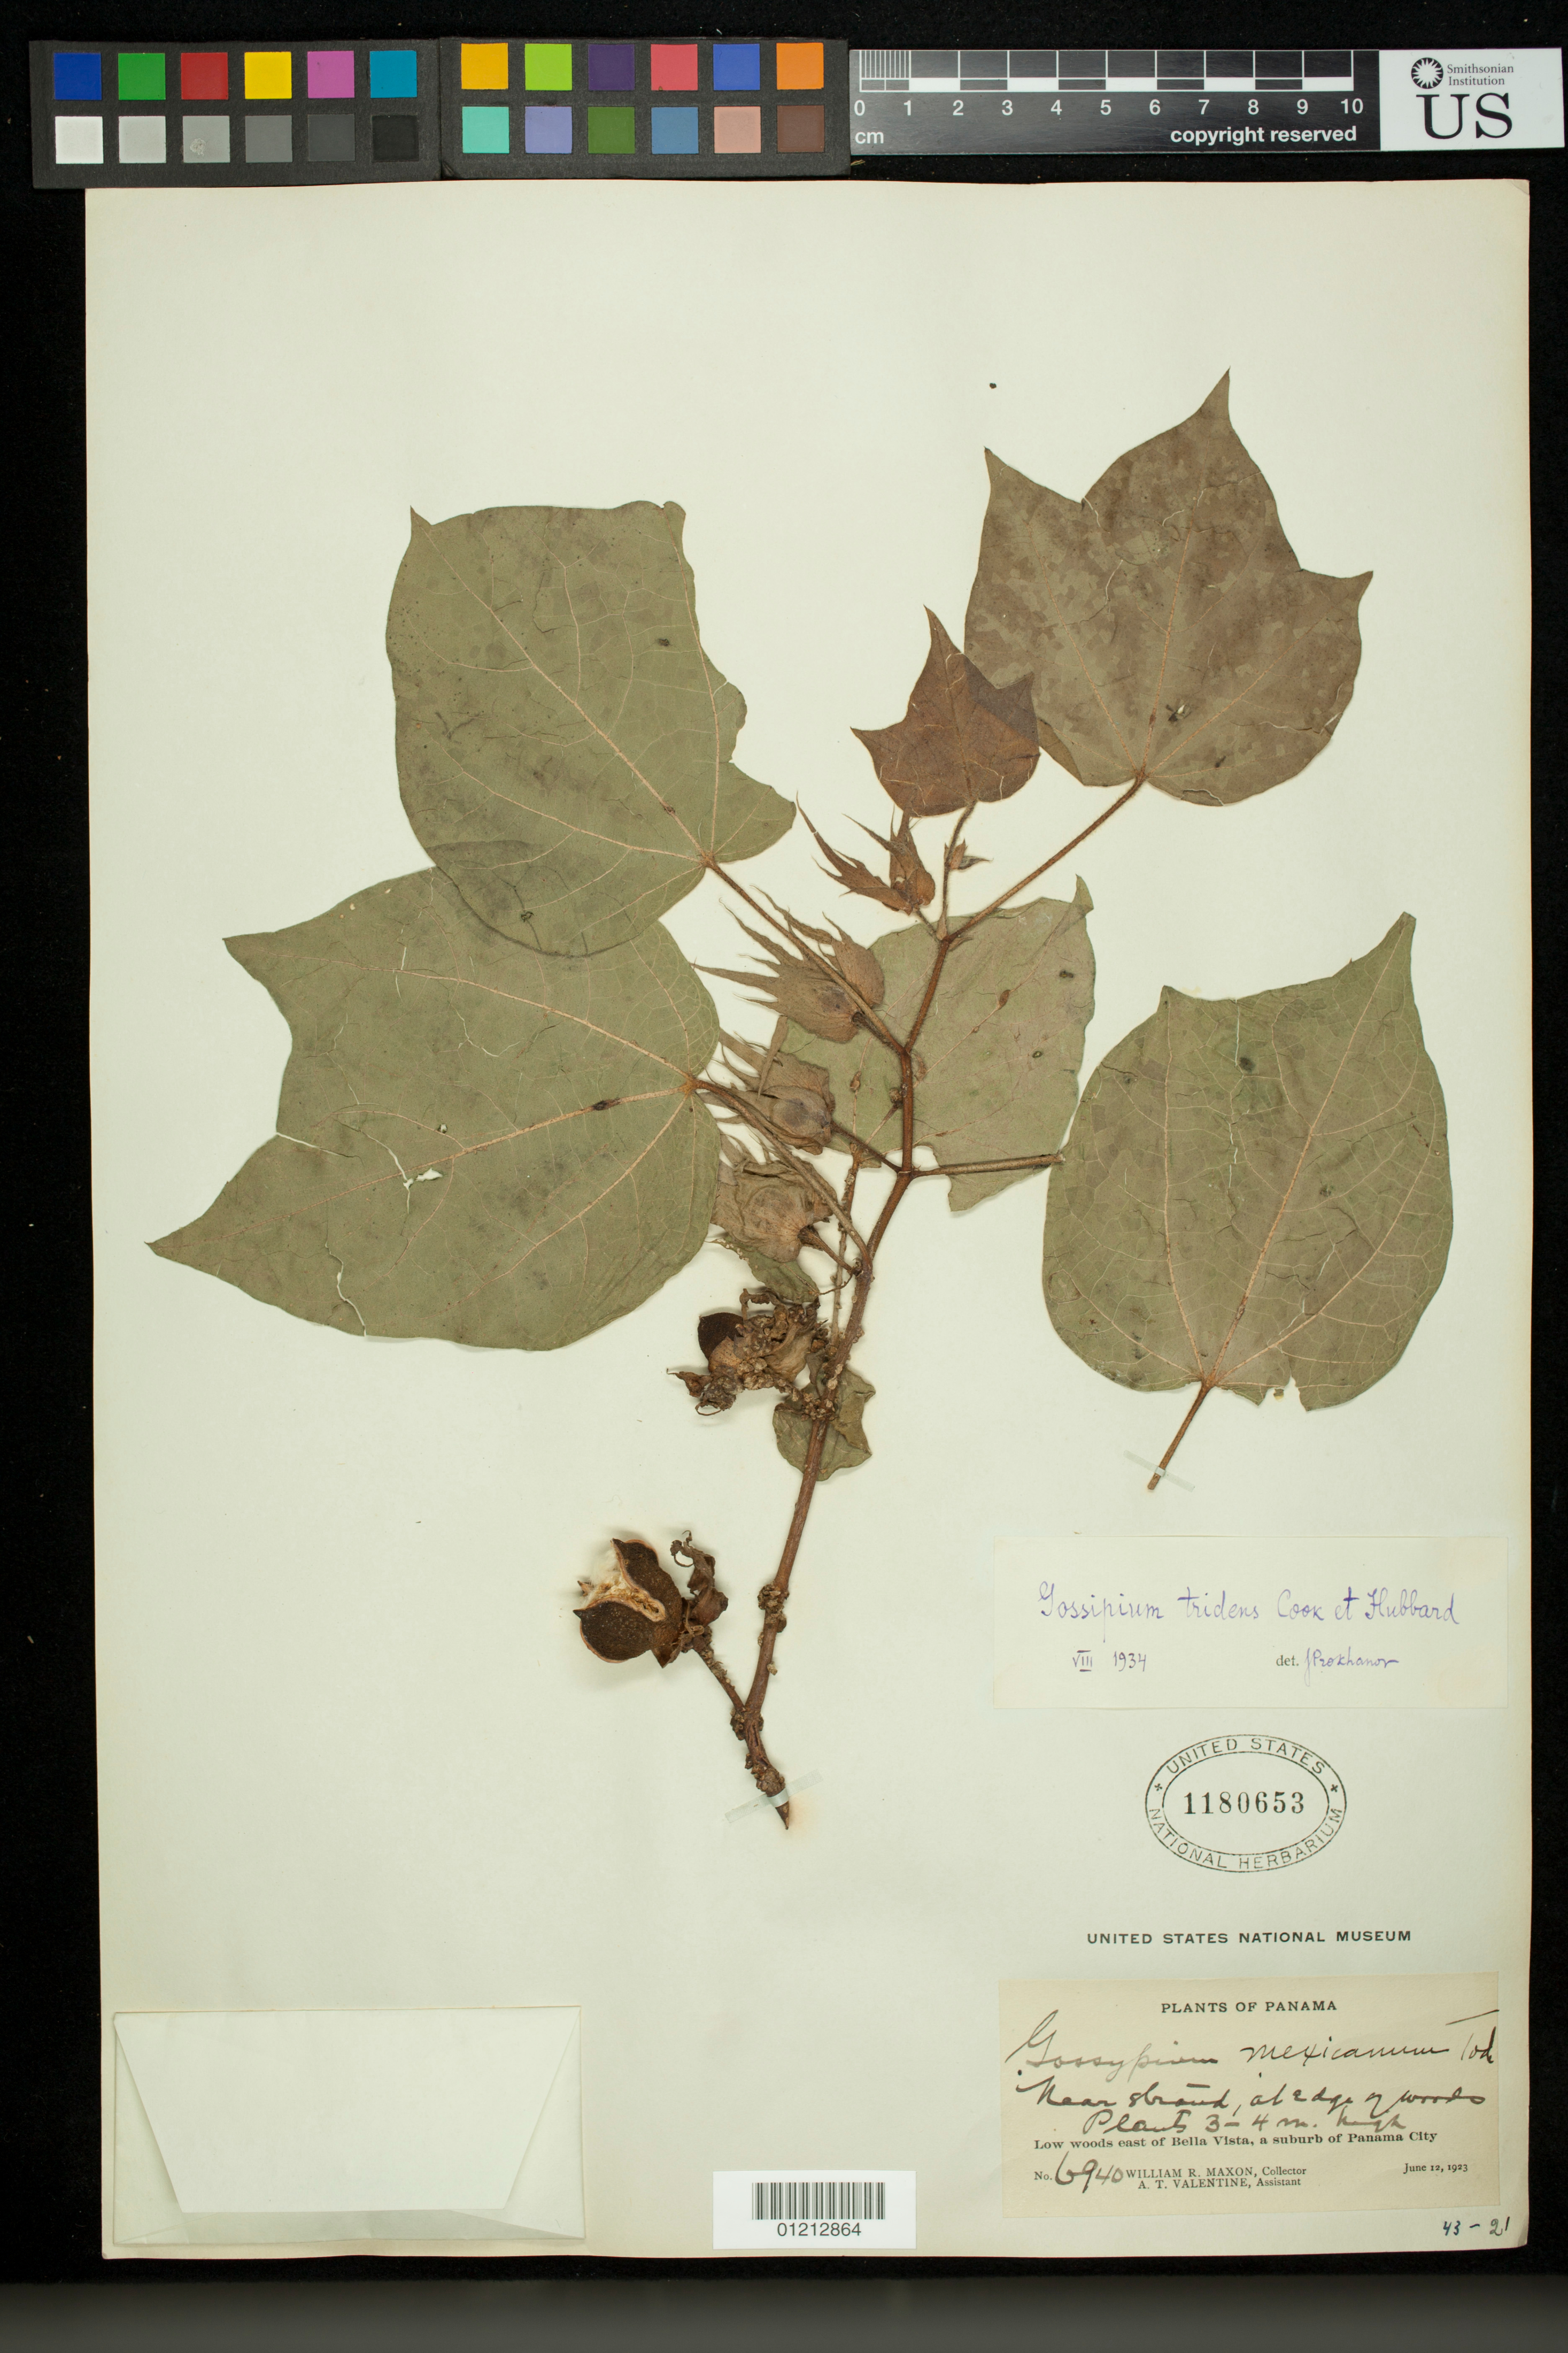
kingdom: Plantae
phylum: Tracheophyta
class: Magnoliopsida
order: Malvales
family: Malvaceae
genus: Gossypium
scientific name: Gossypium hirsutum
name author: L.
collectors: W. R. Maxon & A. Valentine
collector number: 6940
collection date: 1923-06-12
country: Panama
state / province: Panamá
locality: Near stand at edge of woods. Low woods east of Bella Vista, a suburb of Panama City.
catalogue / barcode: US 1180653